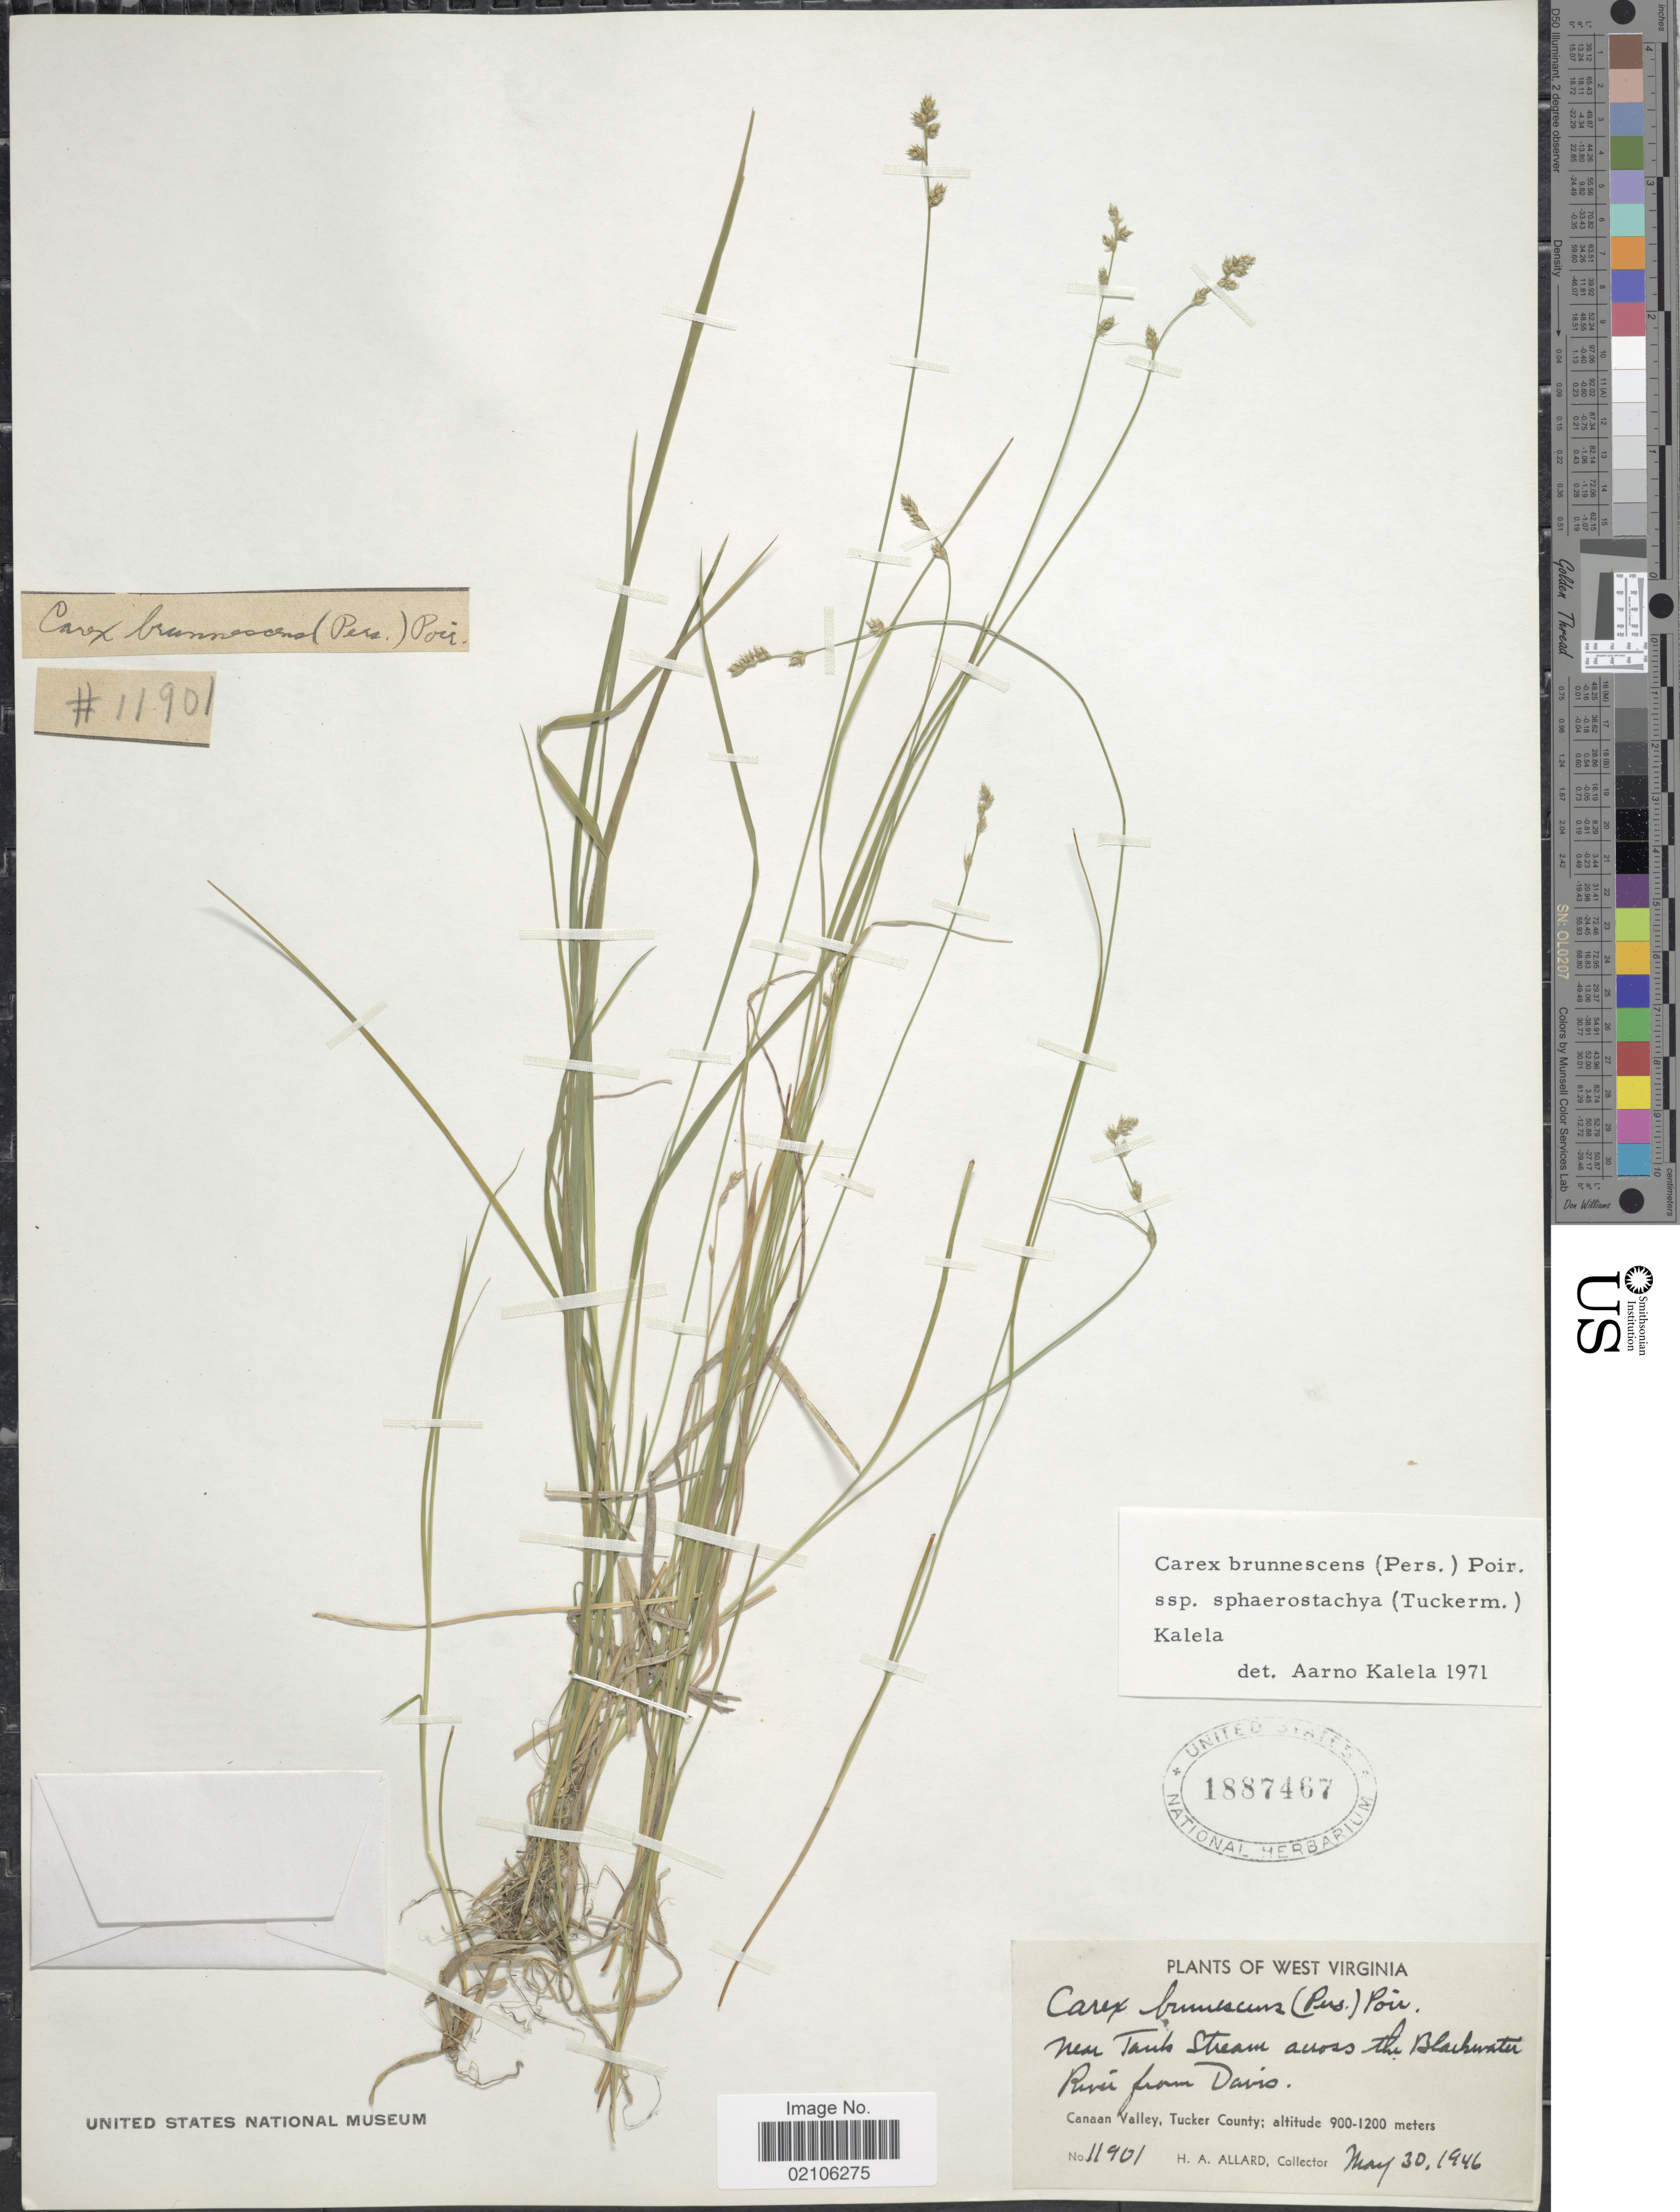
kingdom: Plantae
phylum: Tracheophyta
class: Liliopsida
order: Poales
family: Cyperaceae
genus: Carex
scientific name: Carex brunnescens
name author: (Pers.) Poir.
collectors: H. A. Allard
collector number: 11901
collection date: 1946-05-30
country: United States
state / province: West Virginia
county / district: Tucker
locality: Near Tank Stream across the Blackwater River from Davis, Canaan Valley, Tucker County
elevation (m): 900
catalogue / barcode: US 1887467